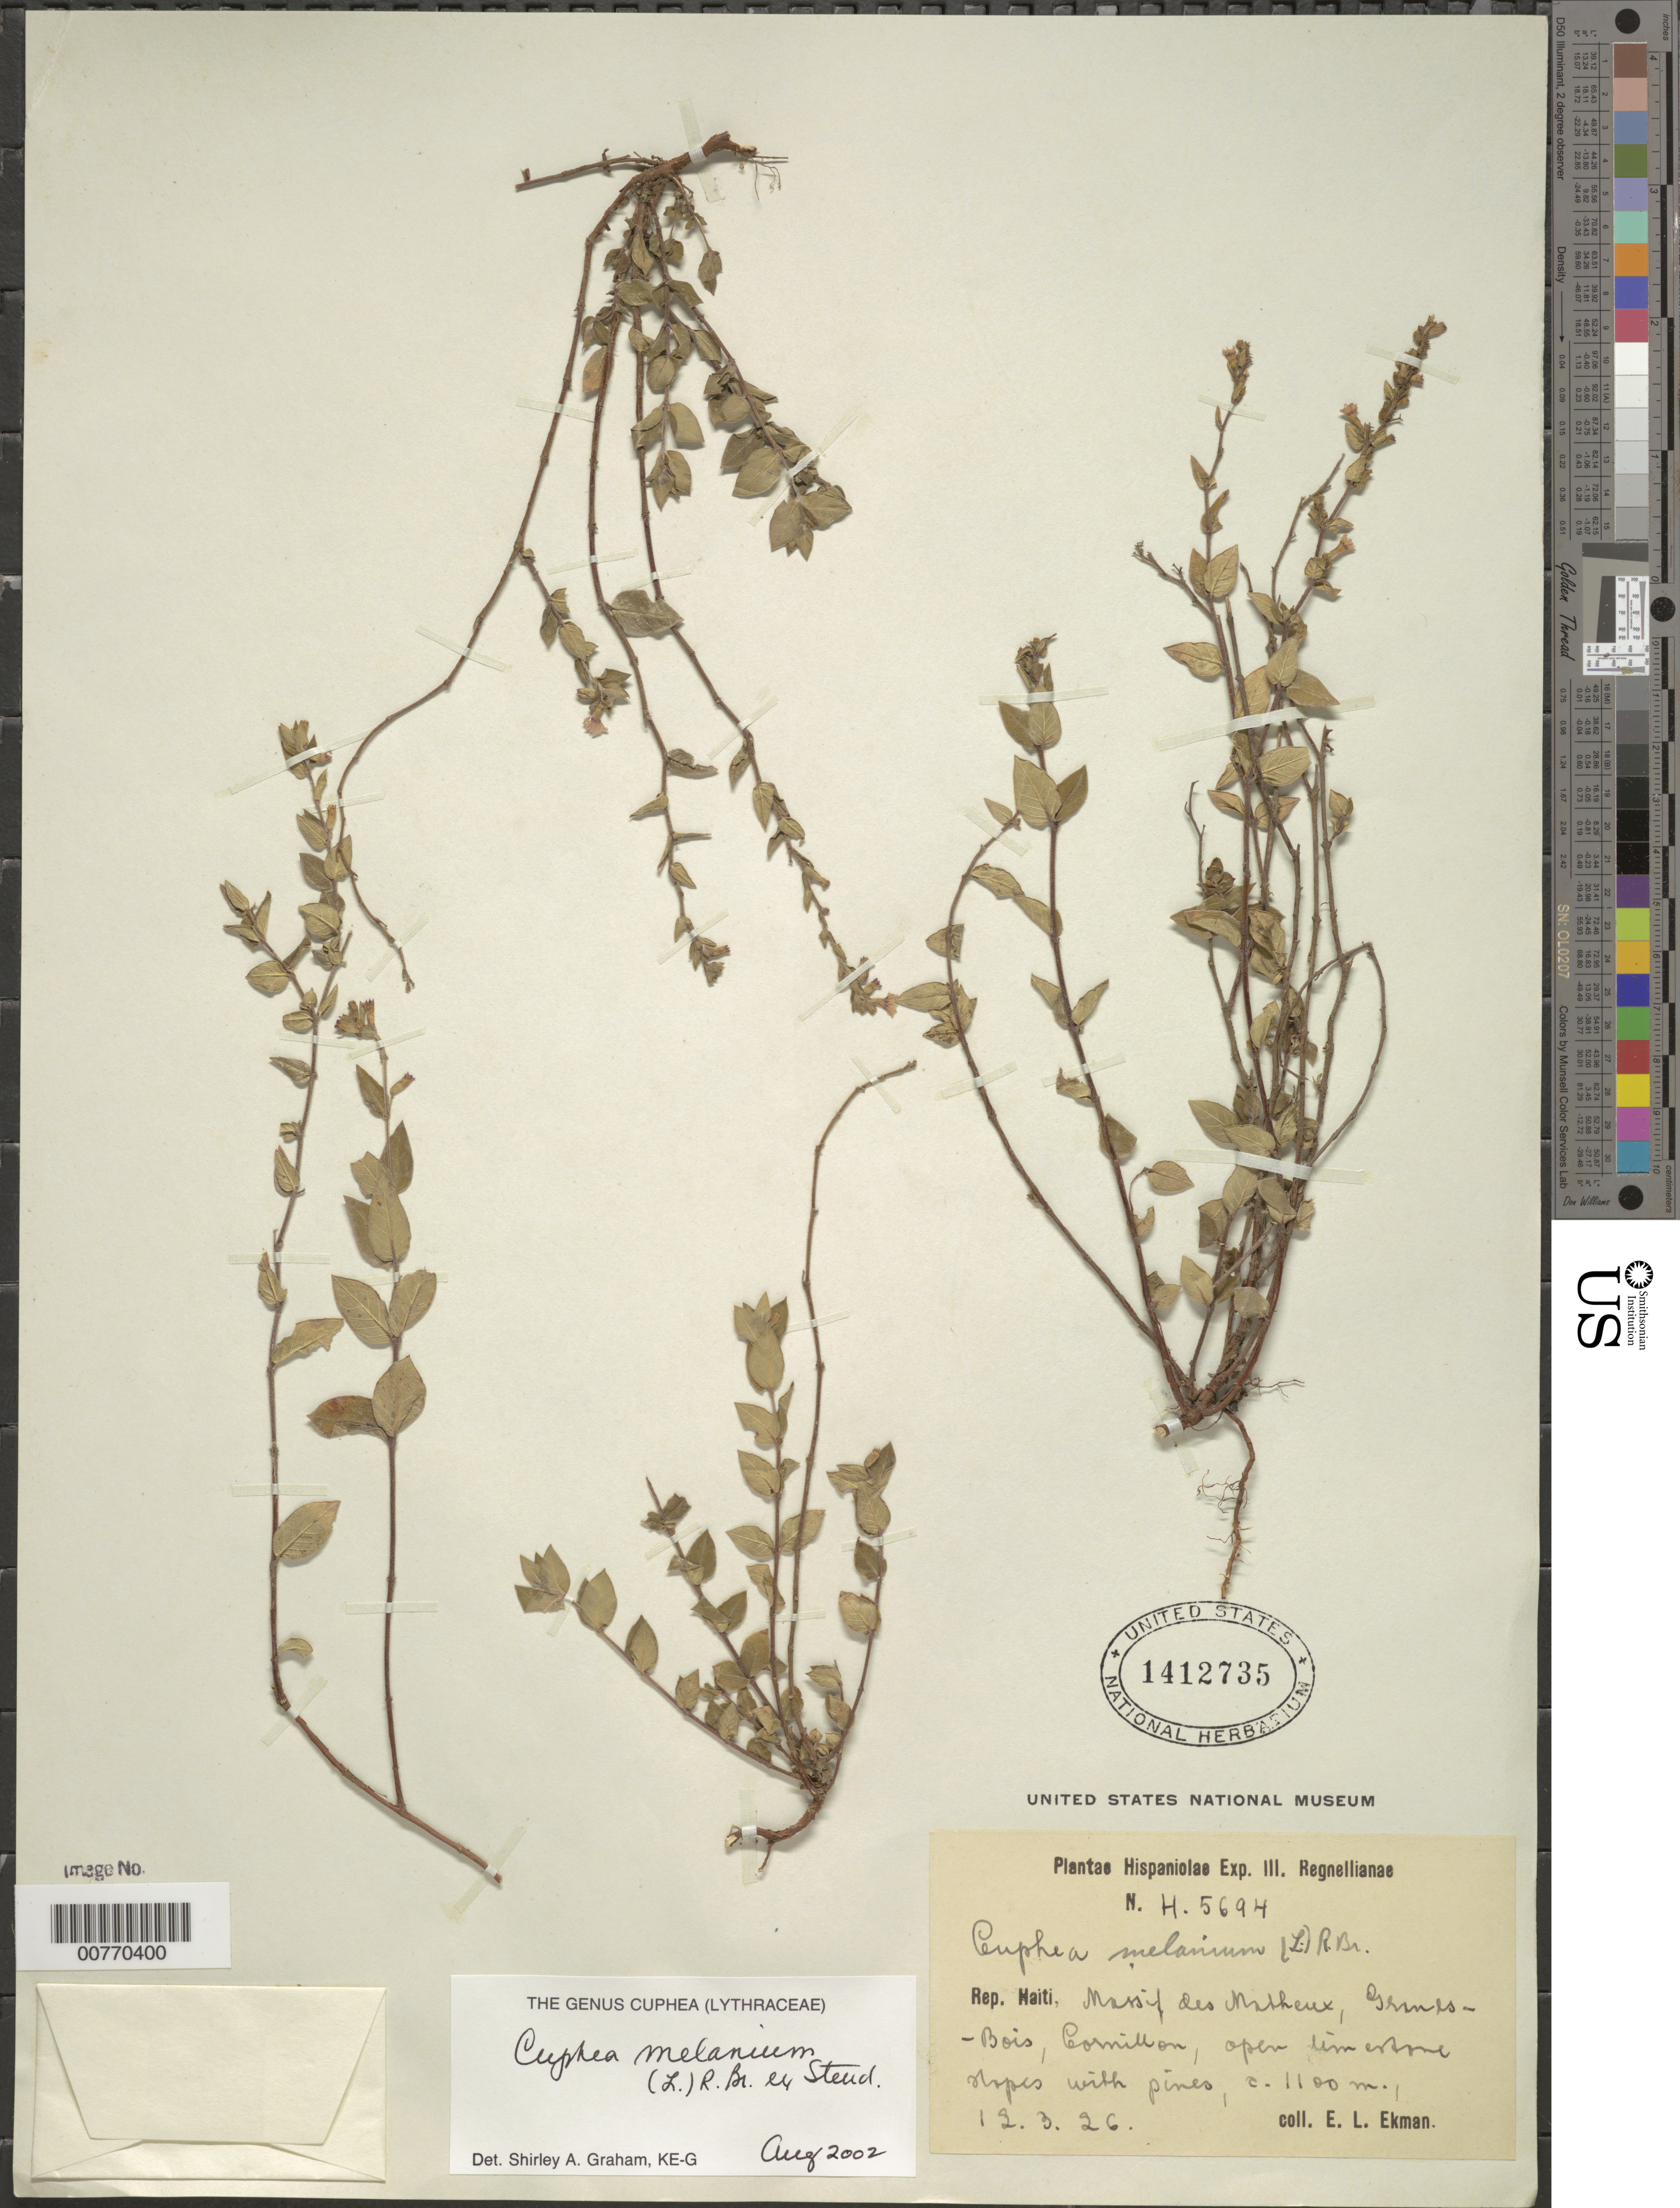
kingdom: Plantae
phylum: Tracheophyta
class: Magnoliopsida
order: Myrtales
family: Lythraceae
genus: Cuphea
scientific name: Cuphea melanium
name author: (L.) Cramer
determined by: Graham, Shirley Ann Tousch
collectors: E. L. Ekman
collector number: H 5694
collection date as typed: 12 Mar 1926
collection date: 1926-03-12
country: Haiti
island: Hispaniola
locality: Massif des Matheux, Grands-Bois, Cormillon.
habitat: Open limestone slopes with pines.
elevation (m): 1100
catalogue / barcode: US 1412735